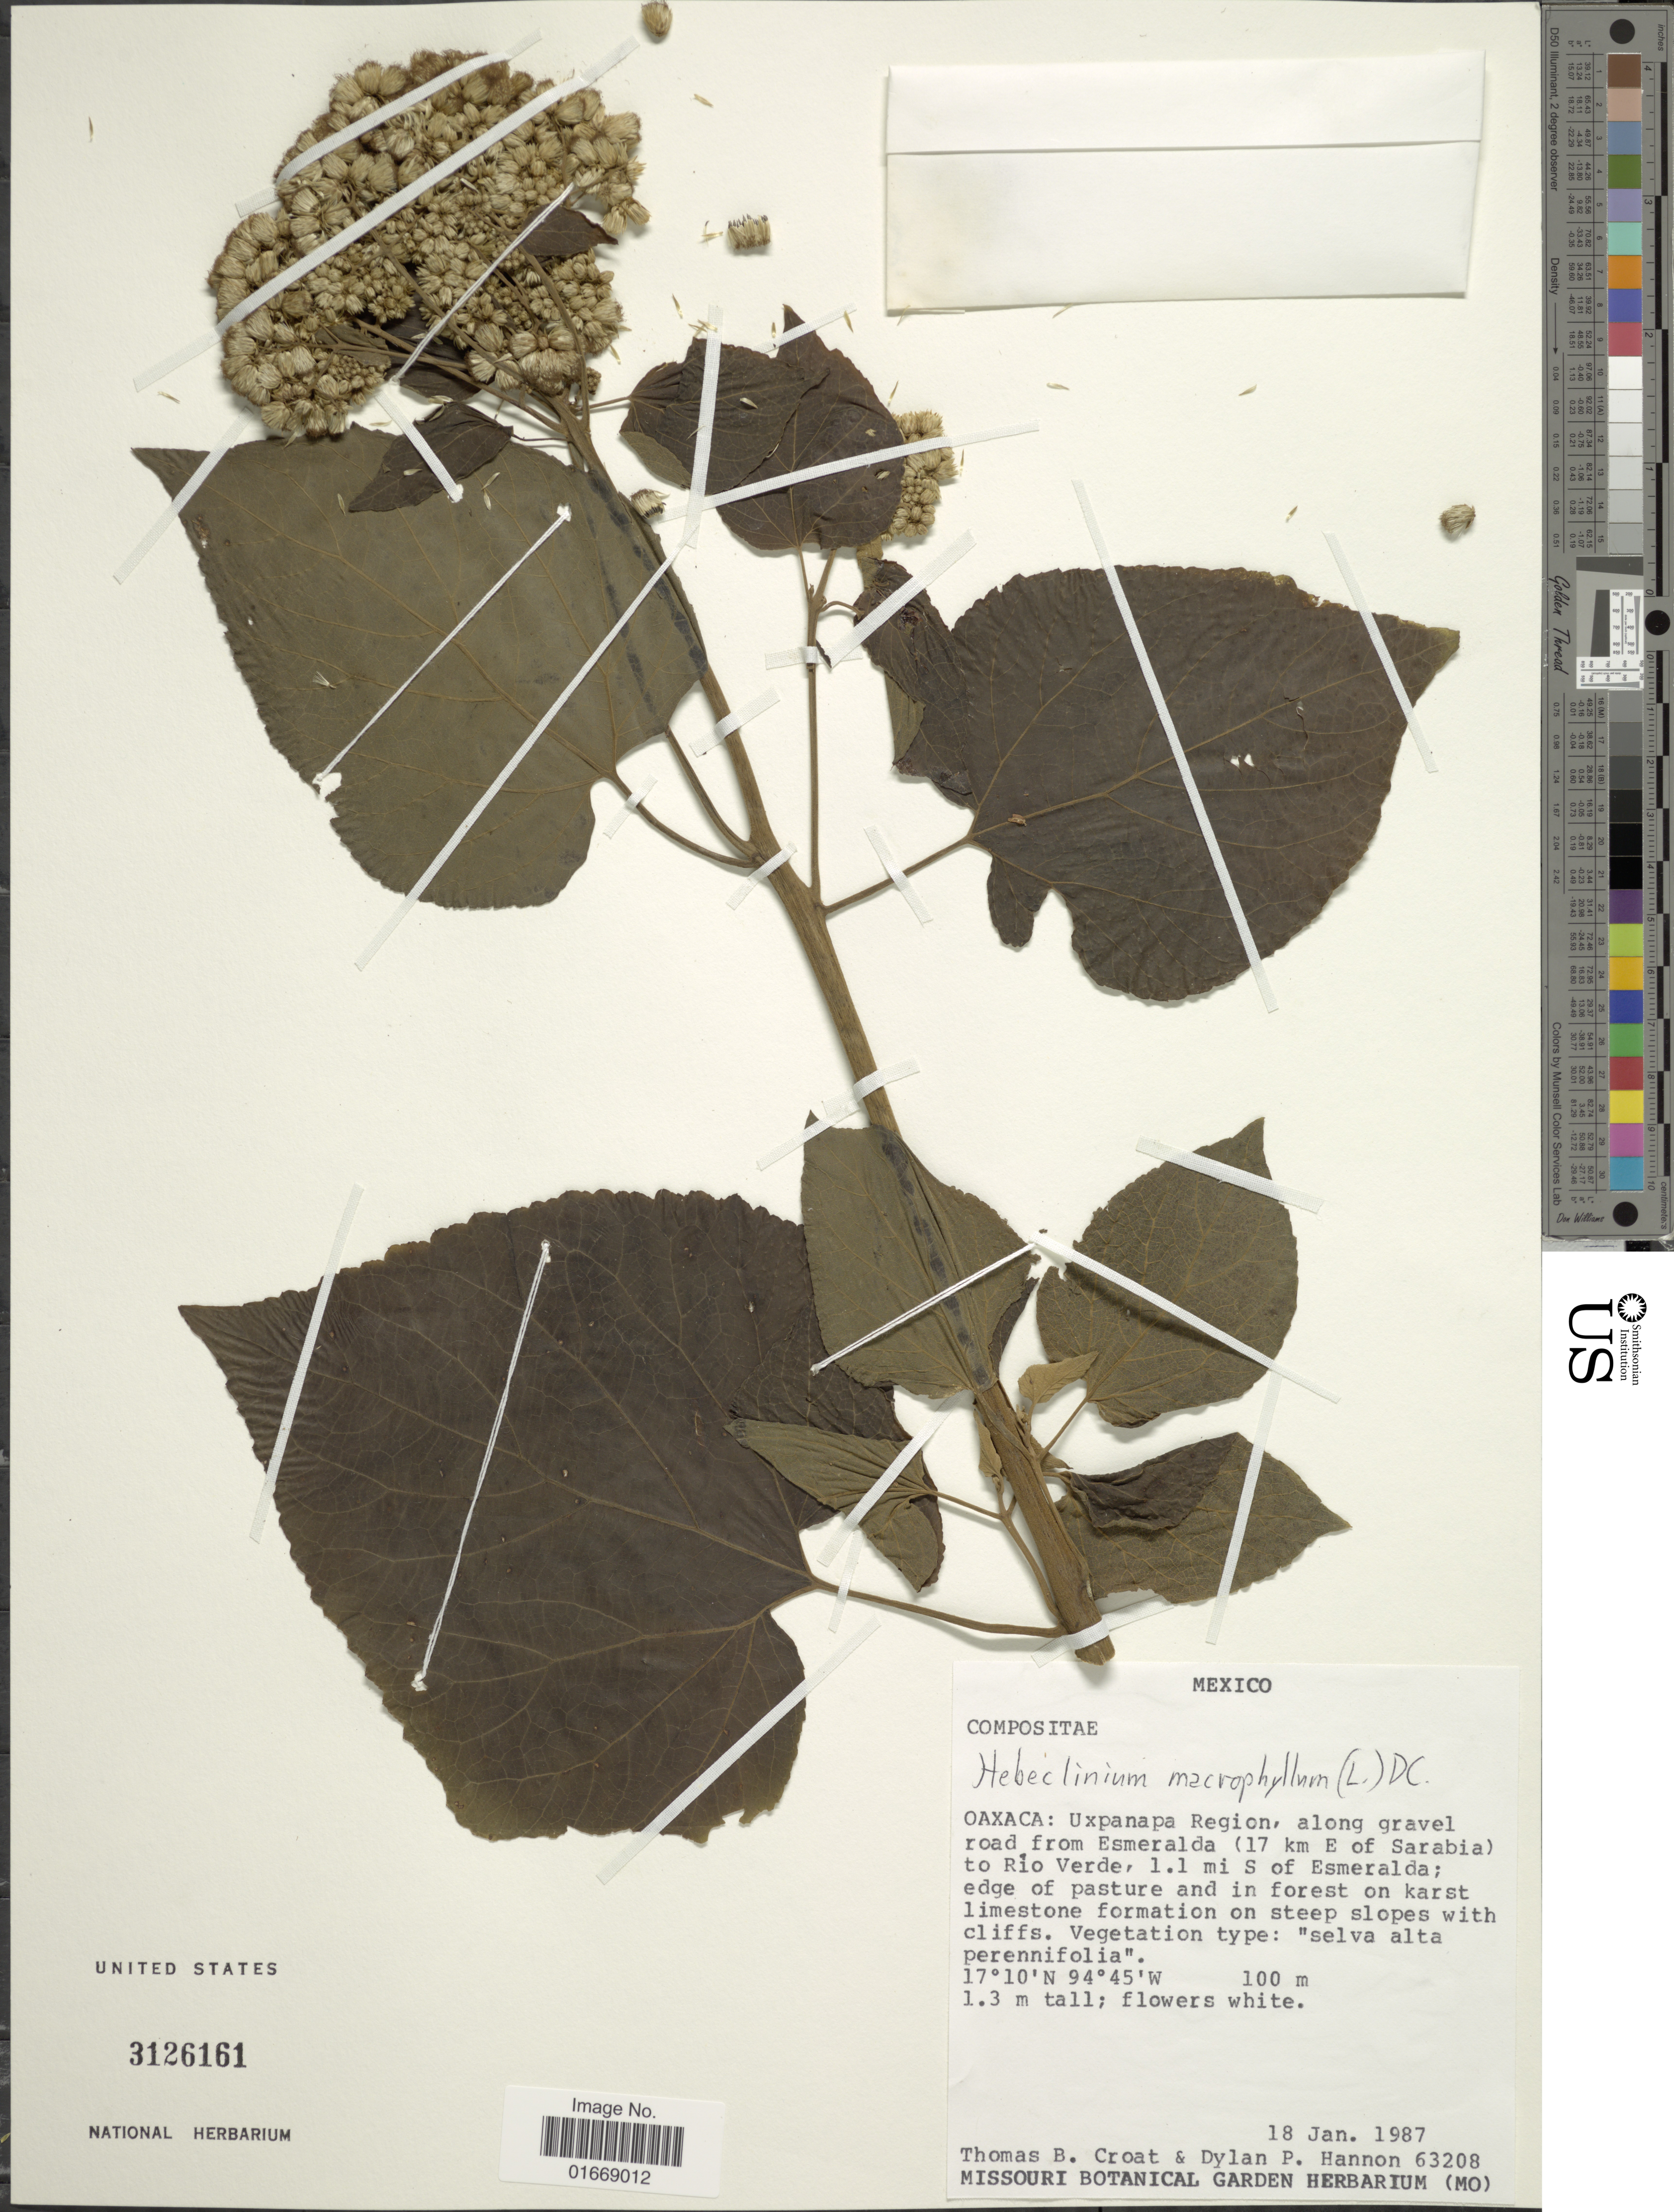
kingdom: Plantae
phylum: Tracheophyta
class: Magnoliopsida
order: Asterales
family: Asteraceae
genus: Hebeclinium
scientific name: Hebeclinium macrophyllum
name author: (L.) DC.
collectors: T. B. Croat & D. Hannon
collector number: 63208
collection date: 1987-01-18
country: Mexico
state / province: Oaxaca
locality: Uxpanapa Region, along gravel road between Esmeralda (17 km E of Sarabia) and Rio Verde, 1.1 mi S of Esmeralda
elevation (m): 100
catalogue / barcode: US 3126161